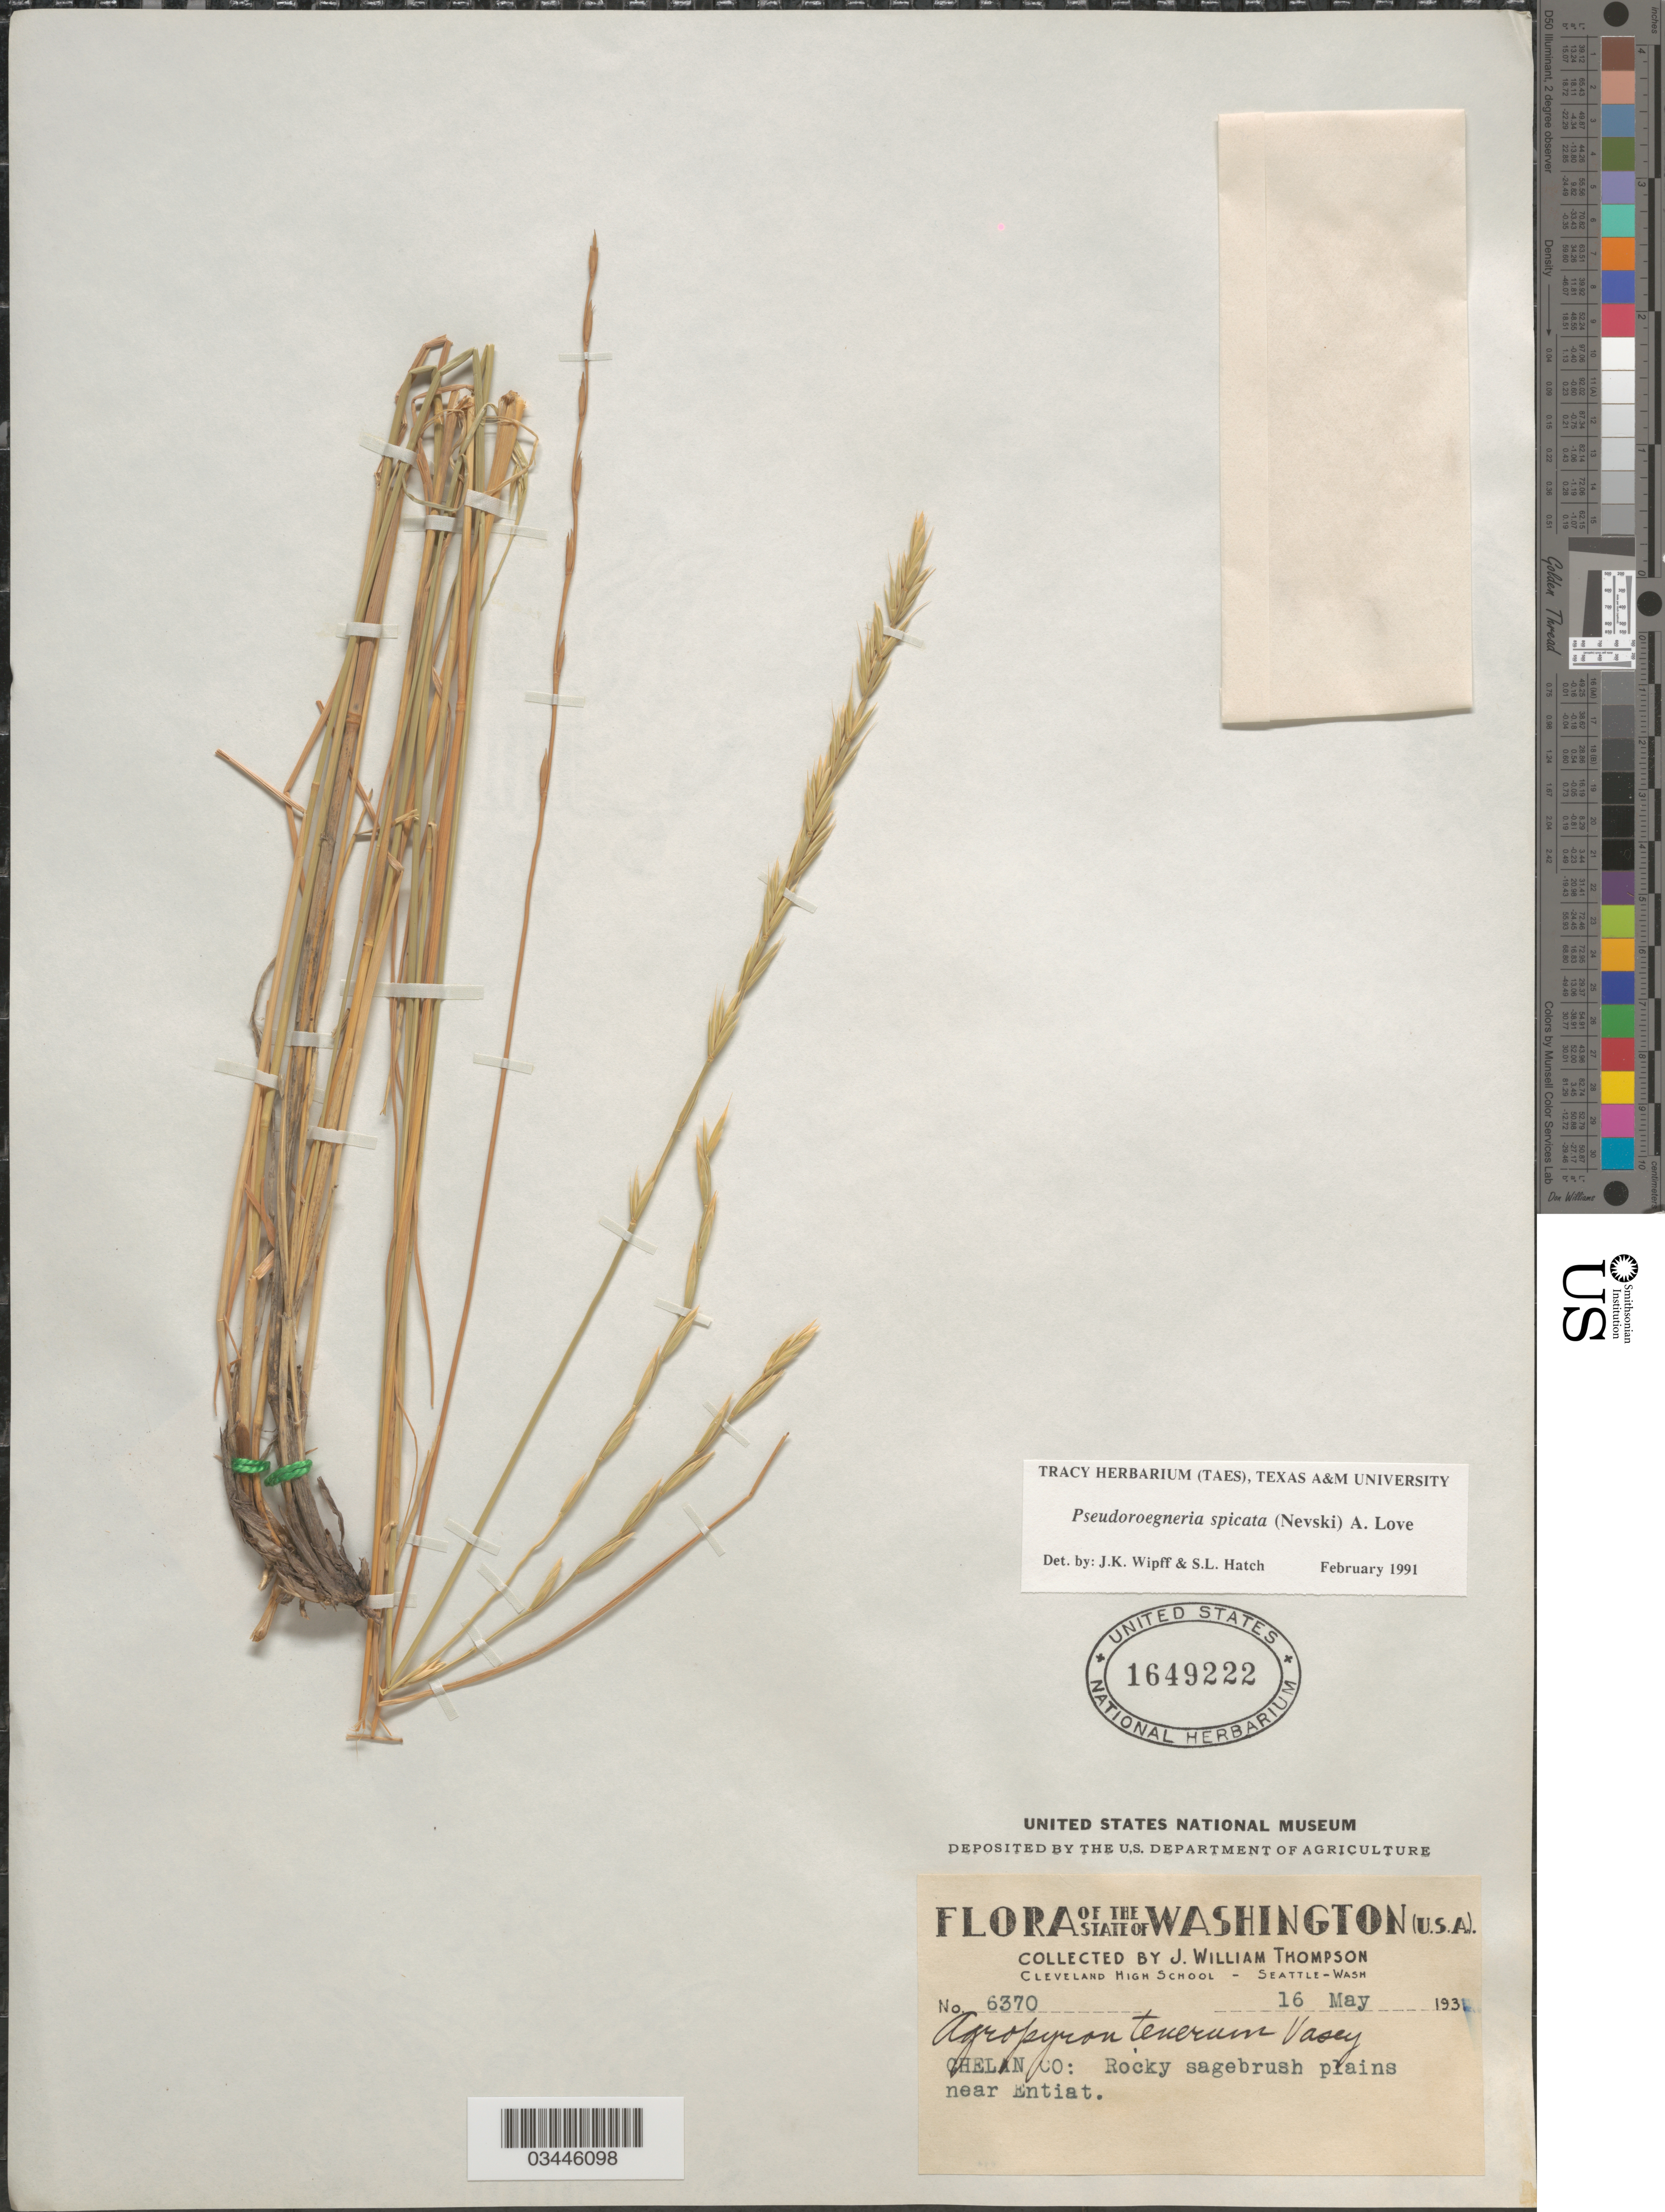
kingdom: Plantae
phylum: Tracheophyta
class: Liliopsida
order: Poales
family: Poaceae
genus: Pseudoroegneria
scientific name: Pseudoroegneria spicata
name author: (Pursh) Á. Löve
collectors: J. W. Thompson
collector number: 6370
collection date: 1931-05-16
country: United States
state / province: Washington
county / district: Chelan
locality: Chelan Co: Rocky sagebrush plains near Entiat.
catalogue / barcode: US 1649222